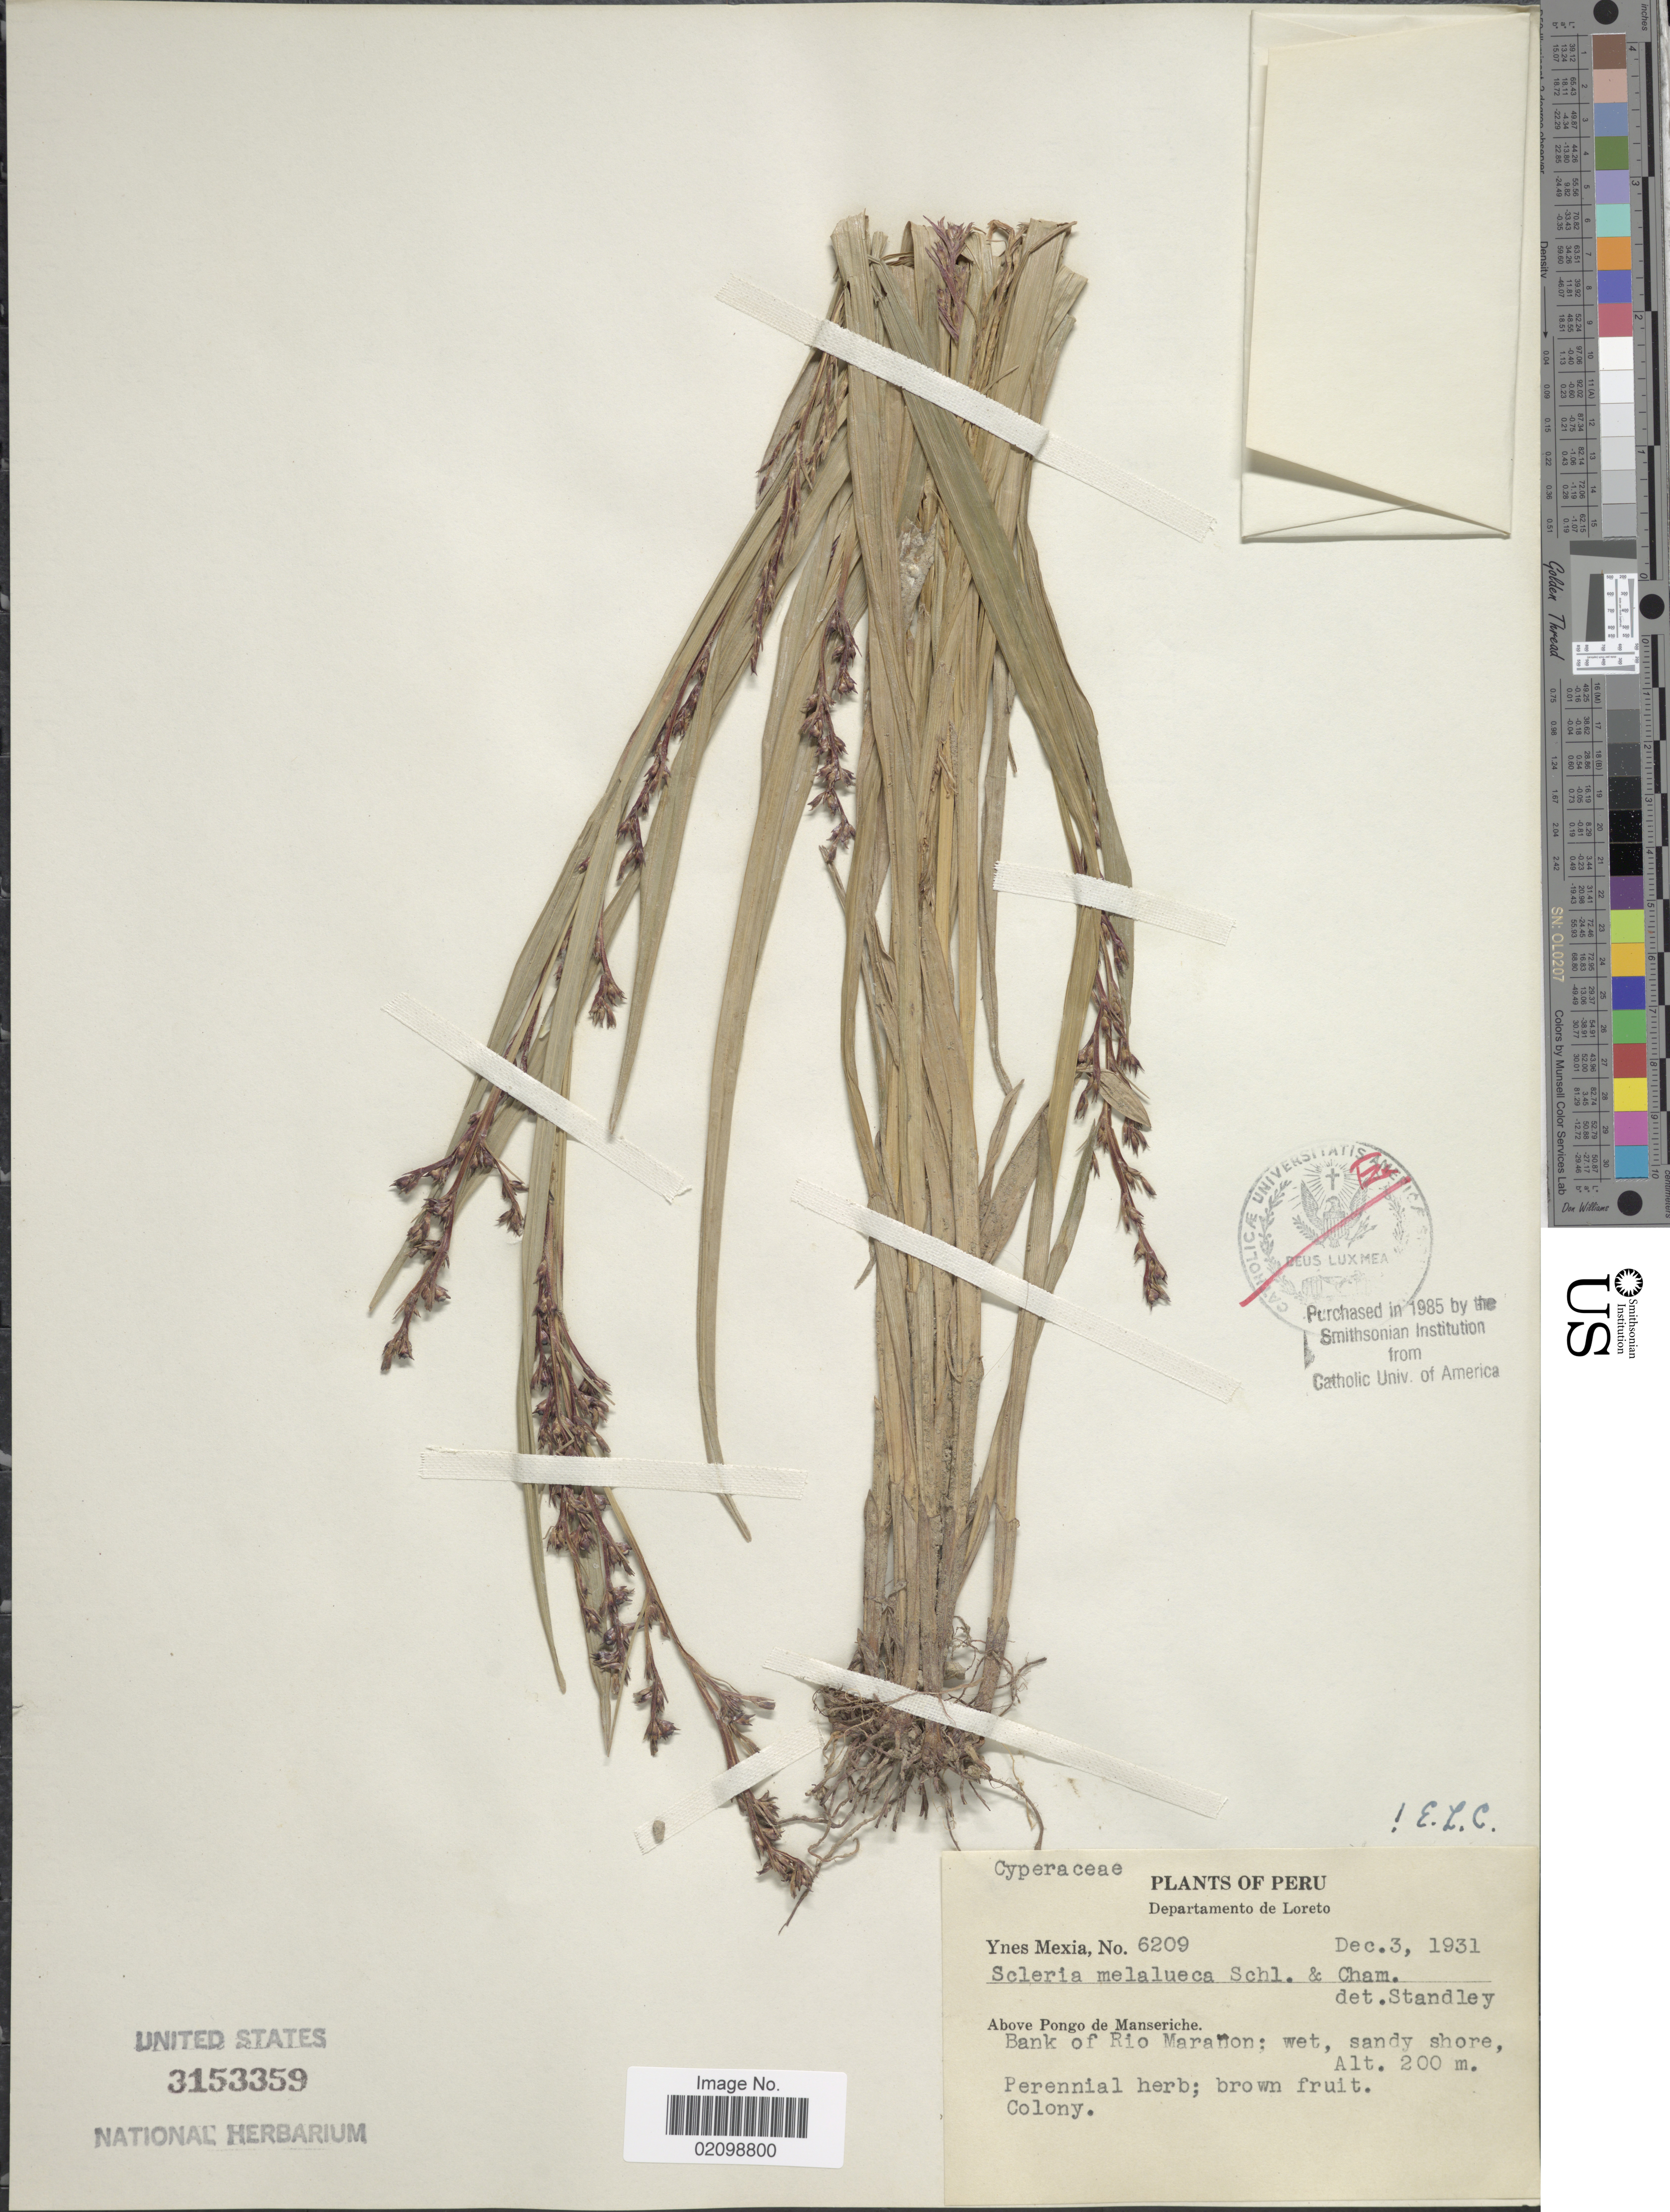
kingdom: Plantae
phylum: Tracheophyta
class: Liliopsida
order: Poales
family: Cyperaceae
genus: Scleria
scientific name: Scleria gaertneri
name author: Raddi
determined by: Strong, Mark T., (BOT), Smithsonian Institution - National Museum of Natural History (UNITED STATES)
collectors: Y. Mexia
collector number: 6209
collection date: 1931-12-03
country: Peru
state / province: Loreto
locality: Departamento de Loreto, Above Pongo de Manseriche, Bank of Rio Maranon.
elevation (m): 200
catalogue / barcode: US 3153359